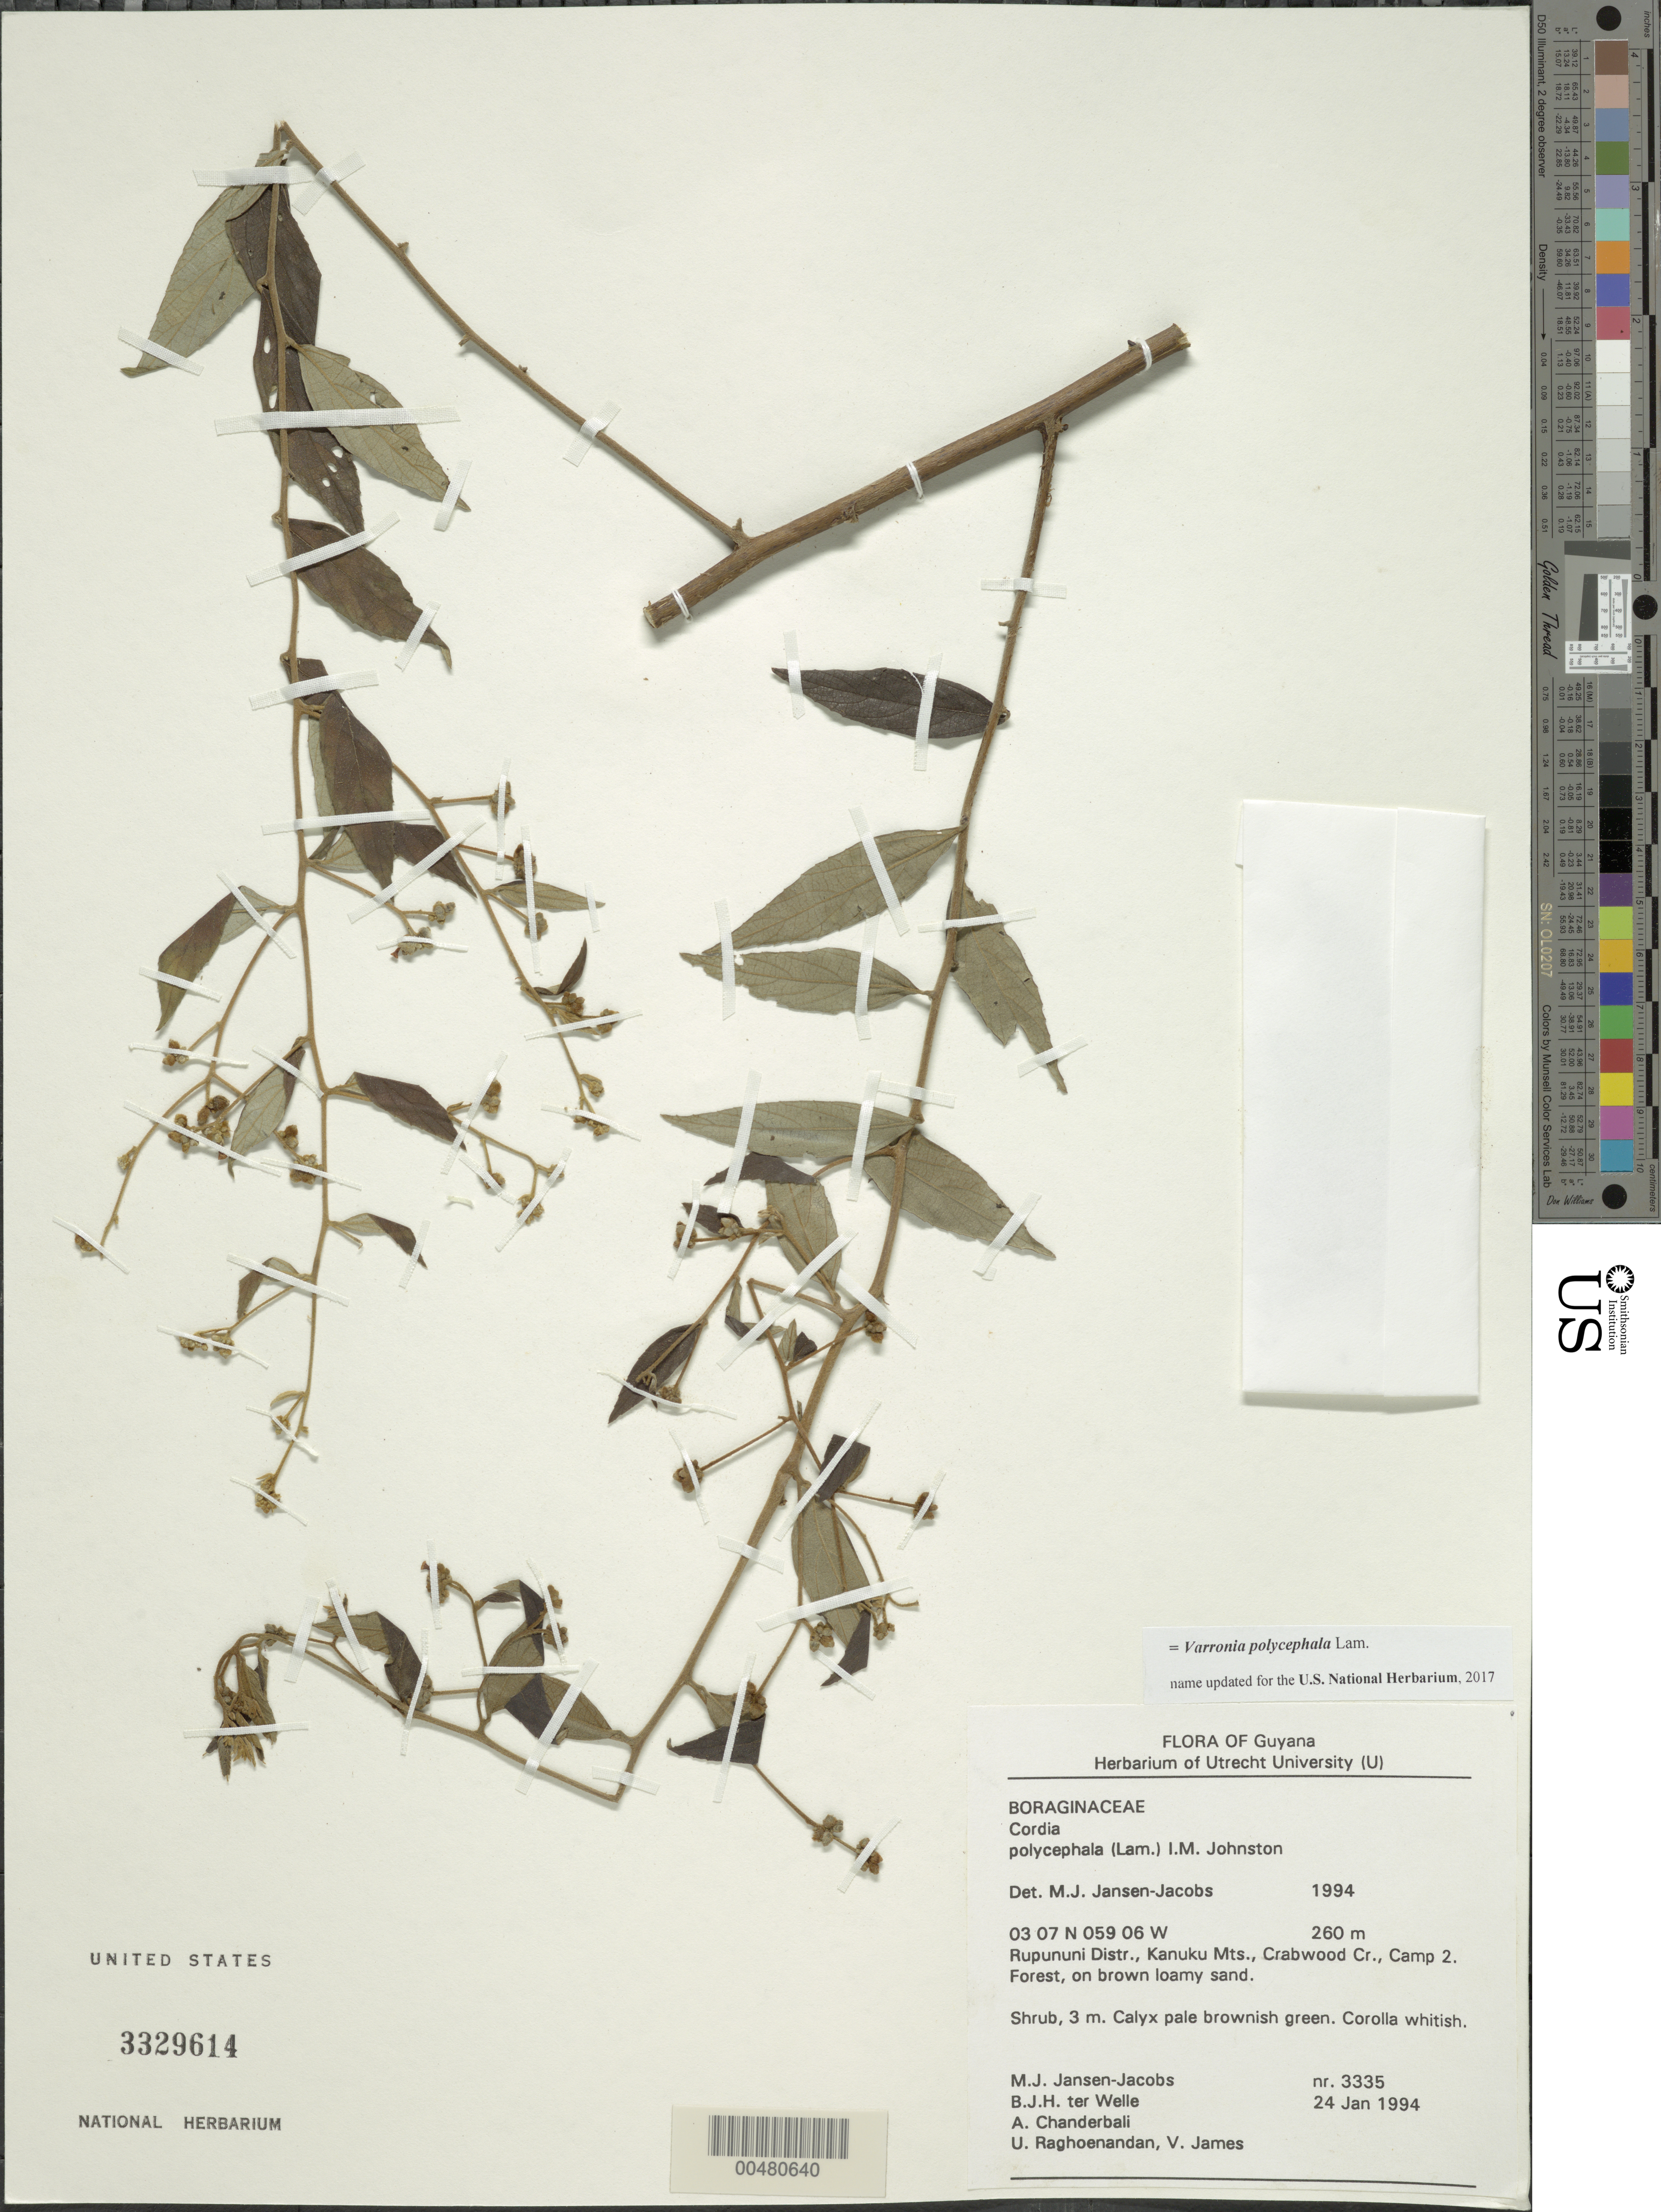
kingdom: Plantae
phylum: Tracheophyta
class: Magnoliopsida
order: Boraginales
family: Cordiaceae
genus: Varronia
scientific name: Varronia polycephala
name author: Lam.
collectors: M. J. Jansen-Jacobs, B. Welle, A. S. Chanderbali, U. Raghoenandan & V. James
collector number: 3335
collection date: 1994-01-24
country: Guyana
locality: Rupununi Distr., Kanuku Mts., Crabwood Cr., Camp 2.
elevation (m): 260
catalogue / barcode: US 3329614